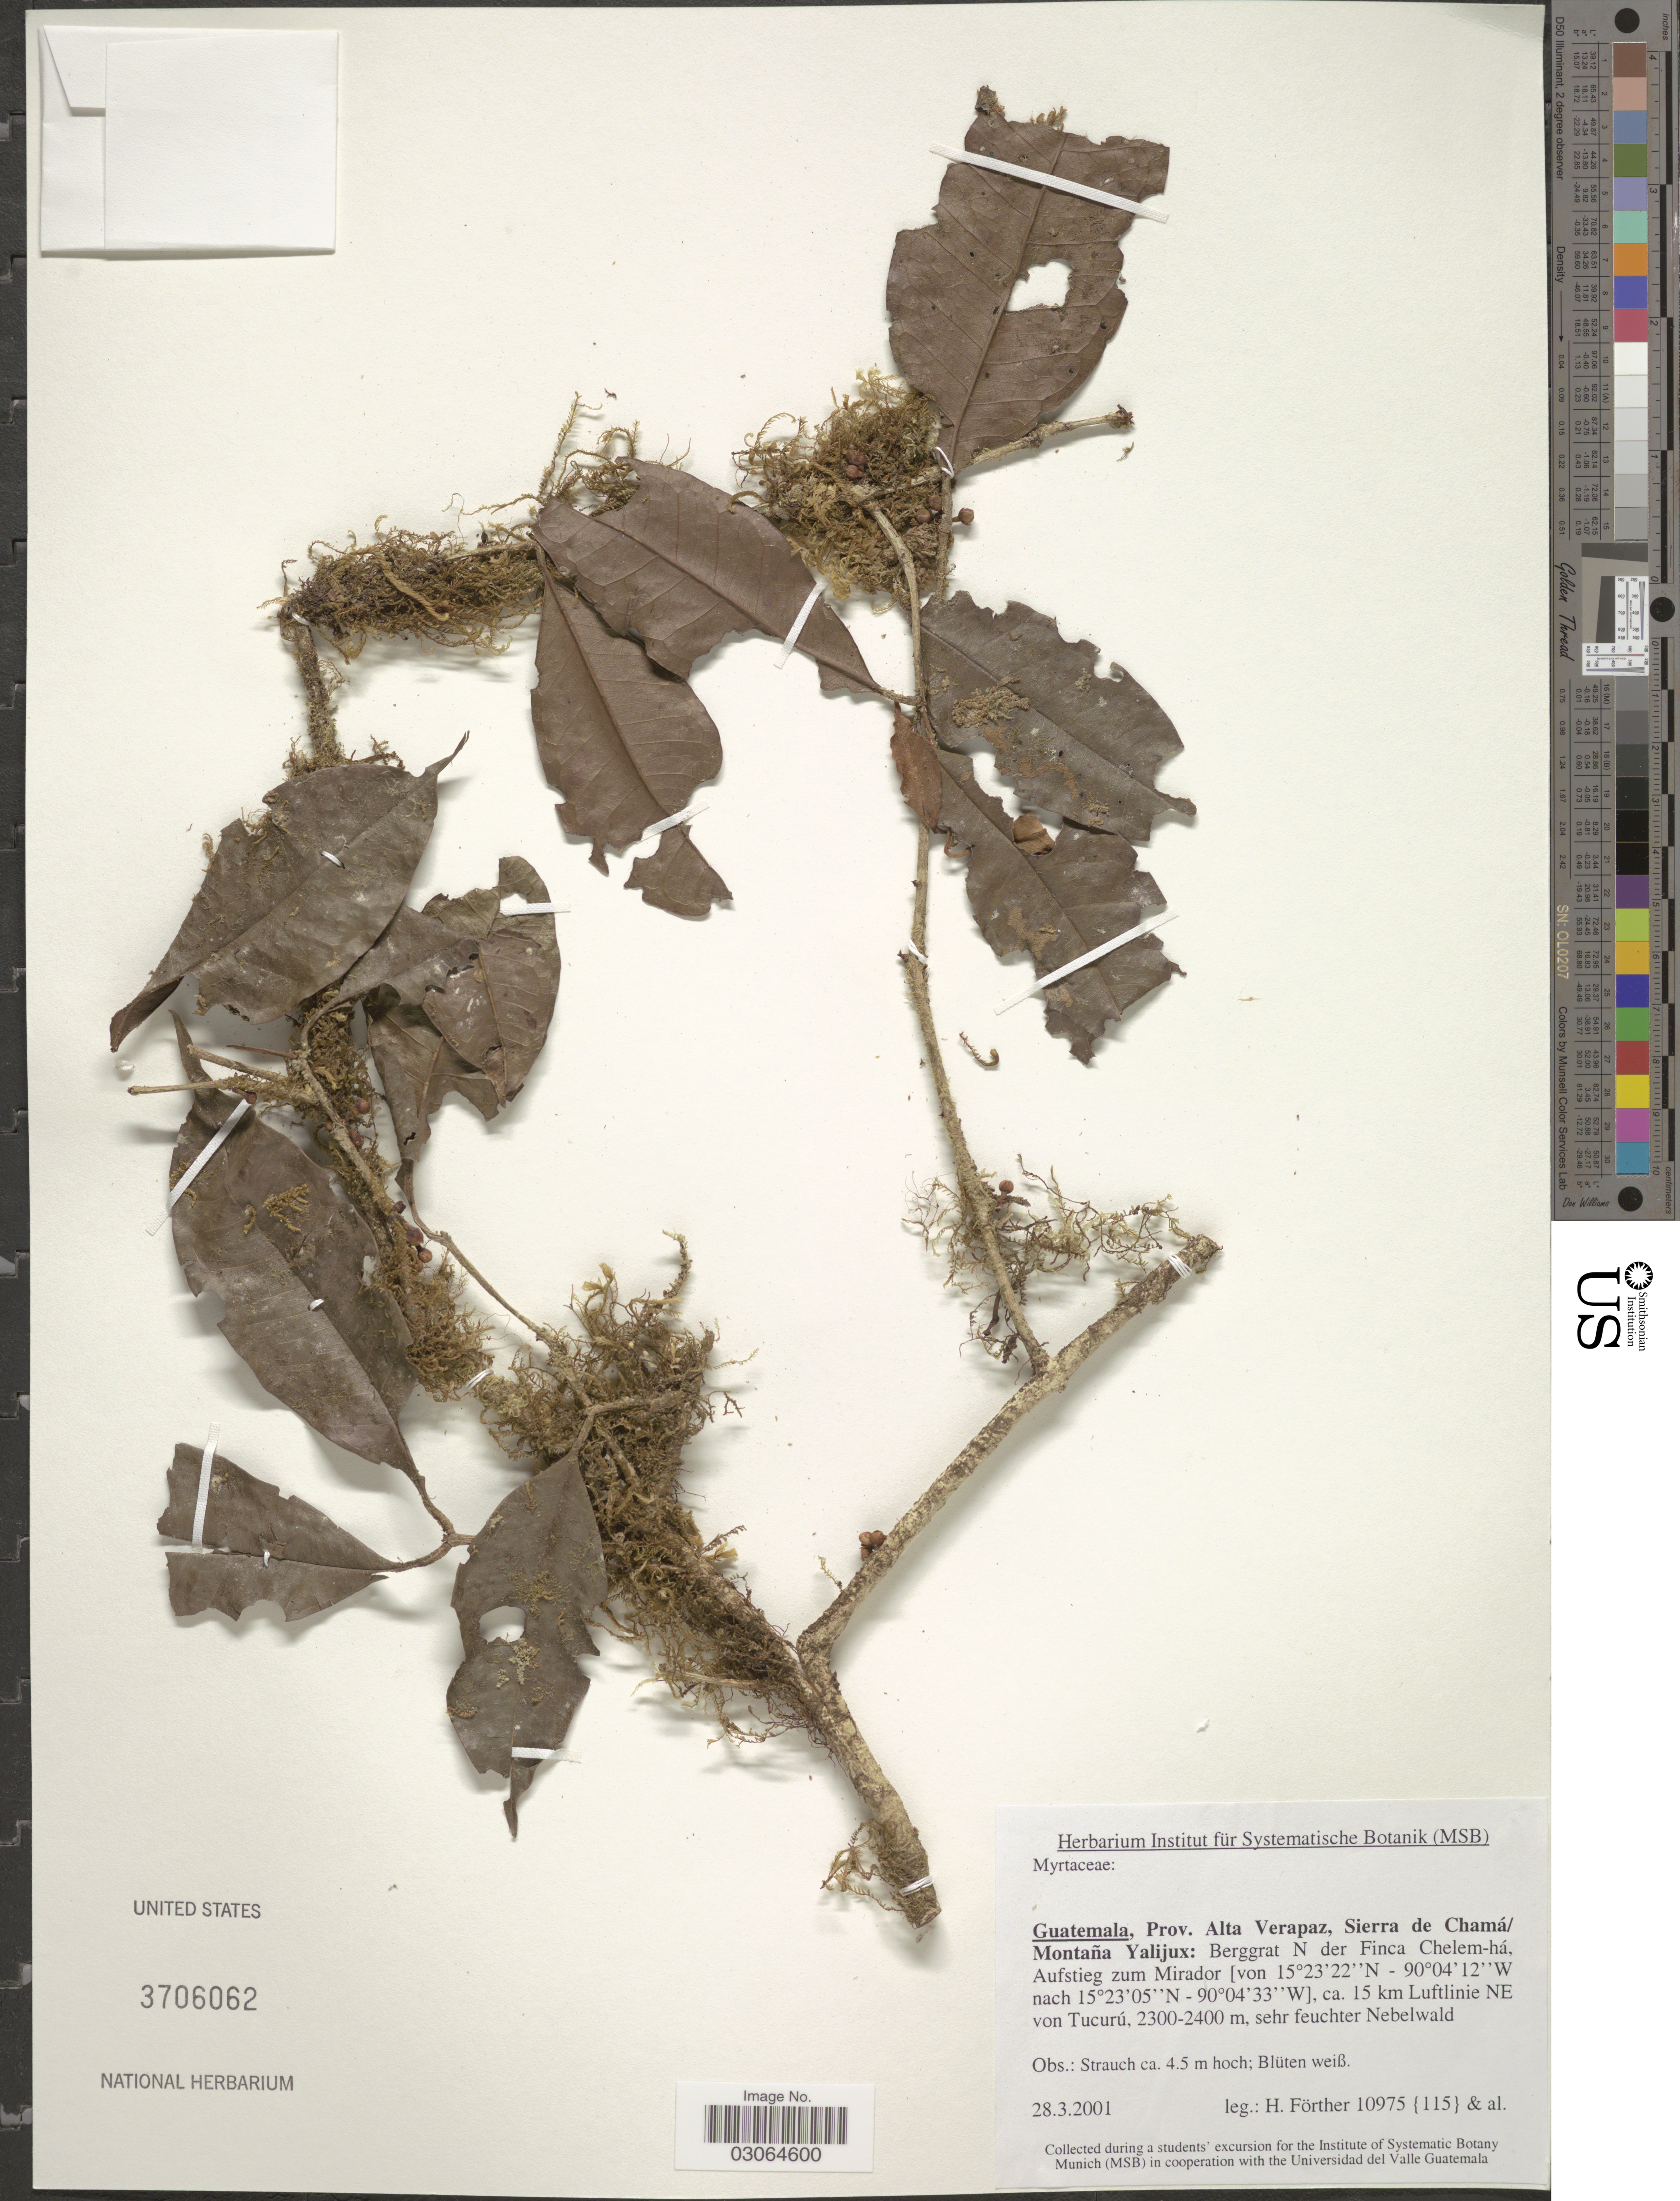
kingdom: Plantae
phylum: Tracheophyta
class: Magnoliopsida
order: Myrtales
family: Myrtaceae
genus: Eugenia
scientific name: Eugenia sp.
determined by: Parra-O, Carlos A., Instituto de Ciencias Naturales - Universidad Nacional de Colombia (COLOMBIA)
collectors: H. Förther & et al.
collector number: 10975{115}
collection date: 2001-03-28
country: Guatemala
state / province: Alta Verapaz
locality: Sierra de Chamá/Montaña Yalijux: Berggrat N der Finca Chelem-há Aufstieg zum Mirador, ca. 15 km Luftlinie NE von Tucurú, sehr feuchter Nebelwald.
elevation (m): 2300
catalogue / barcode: US 3706062